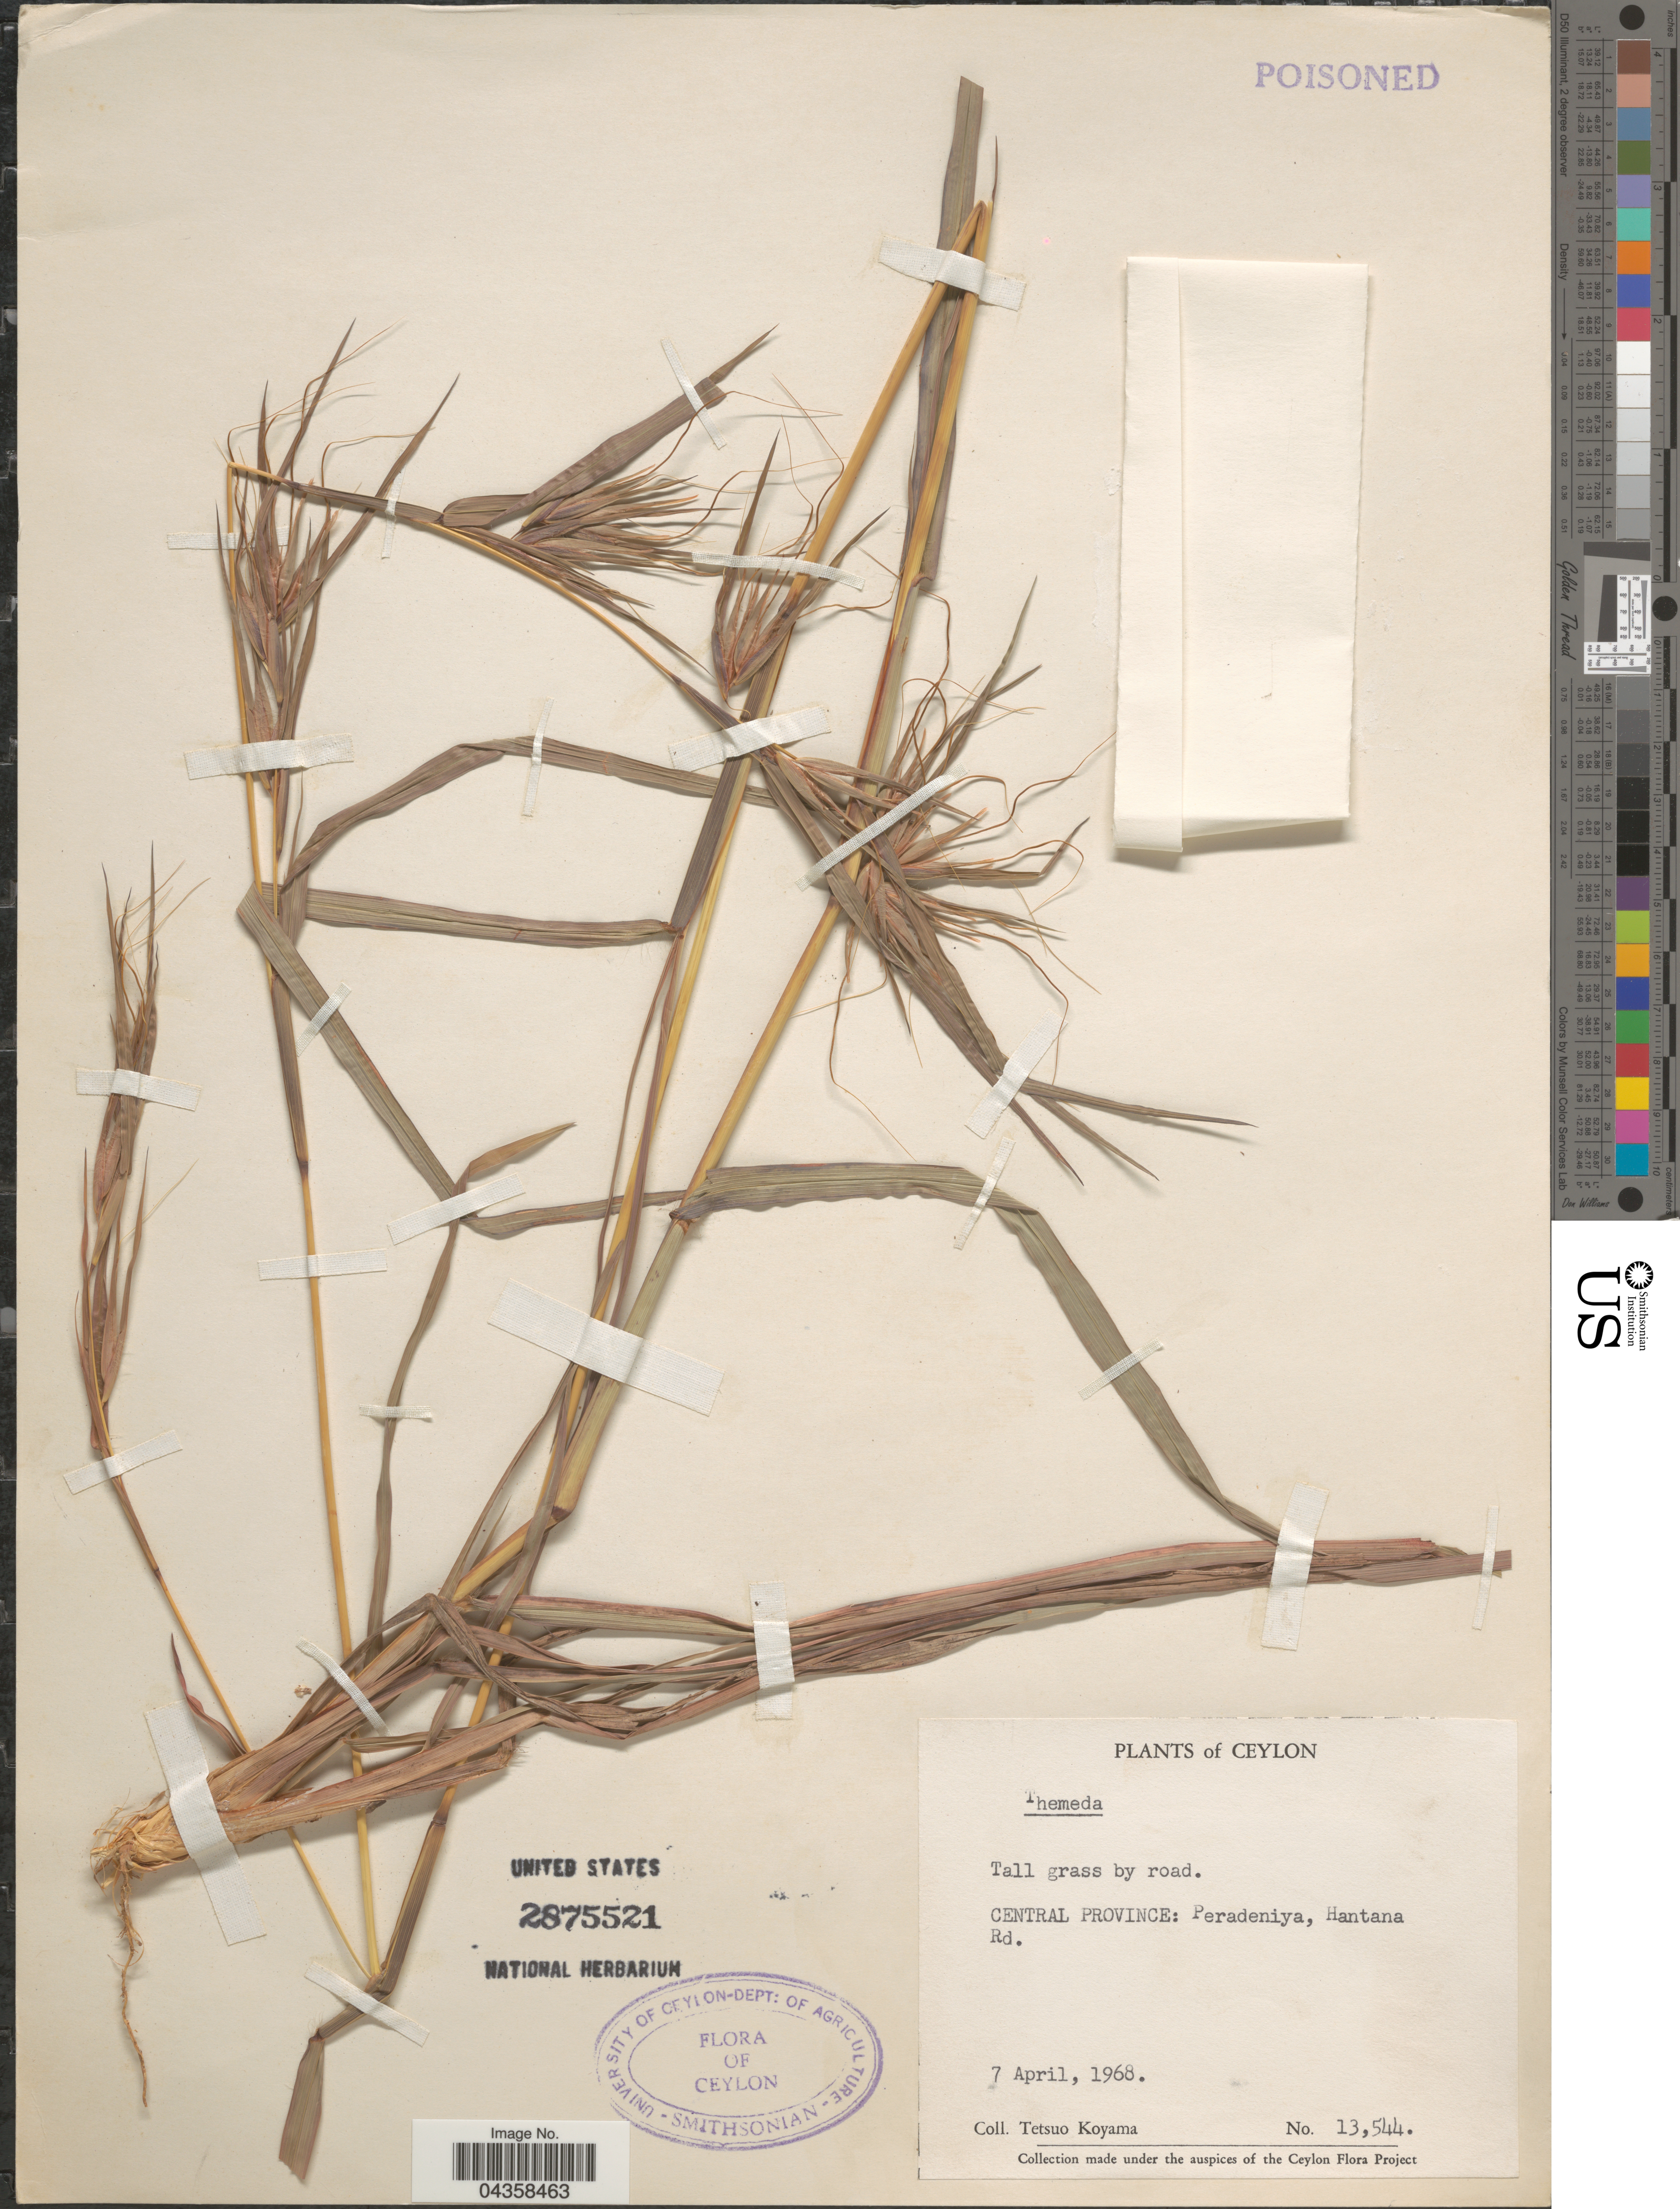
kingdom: Plantae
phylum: Tracheophyta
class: Liliopsida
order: Poales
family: Poaceae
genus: Themeda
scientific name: Themeda sp.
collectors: T. Koyama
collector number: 13544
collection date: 1968-04-07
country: Sri Lanka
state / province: Central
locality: Ceylon. Peradeniya, Hantana Rd.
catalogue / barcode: US 2875521